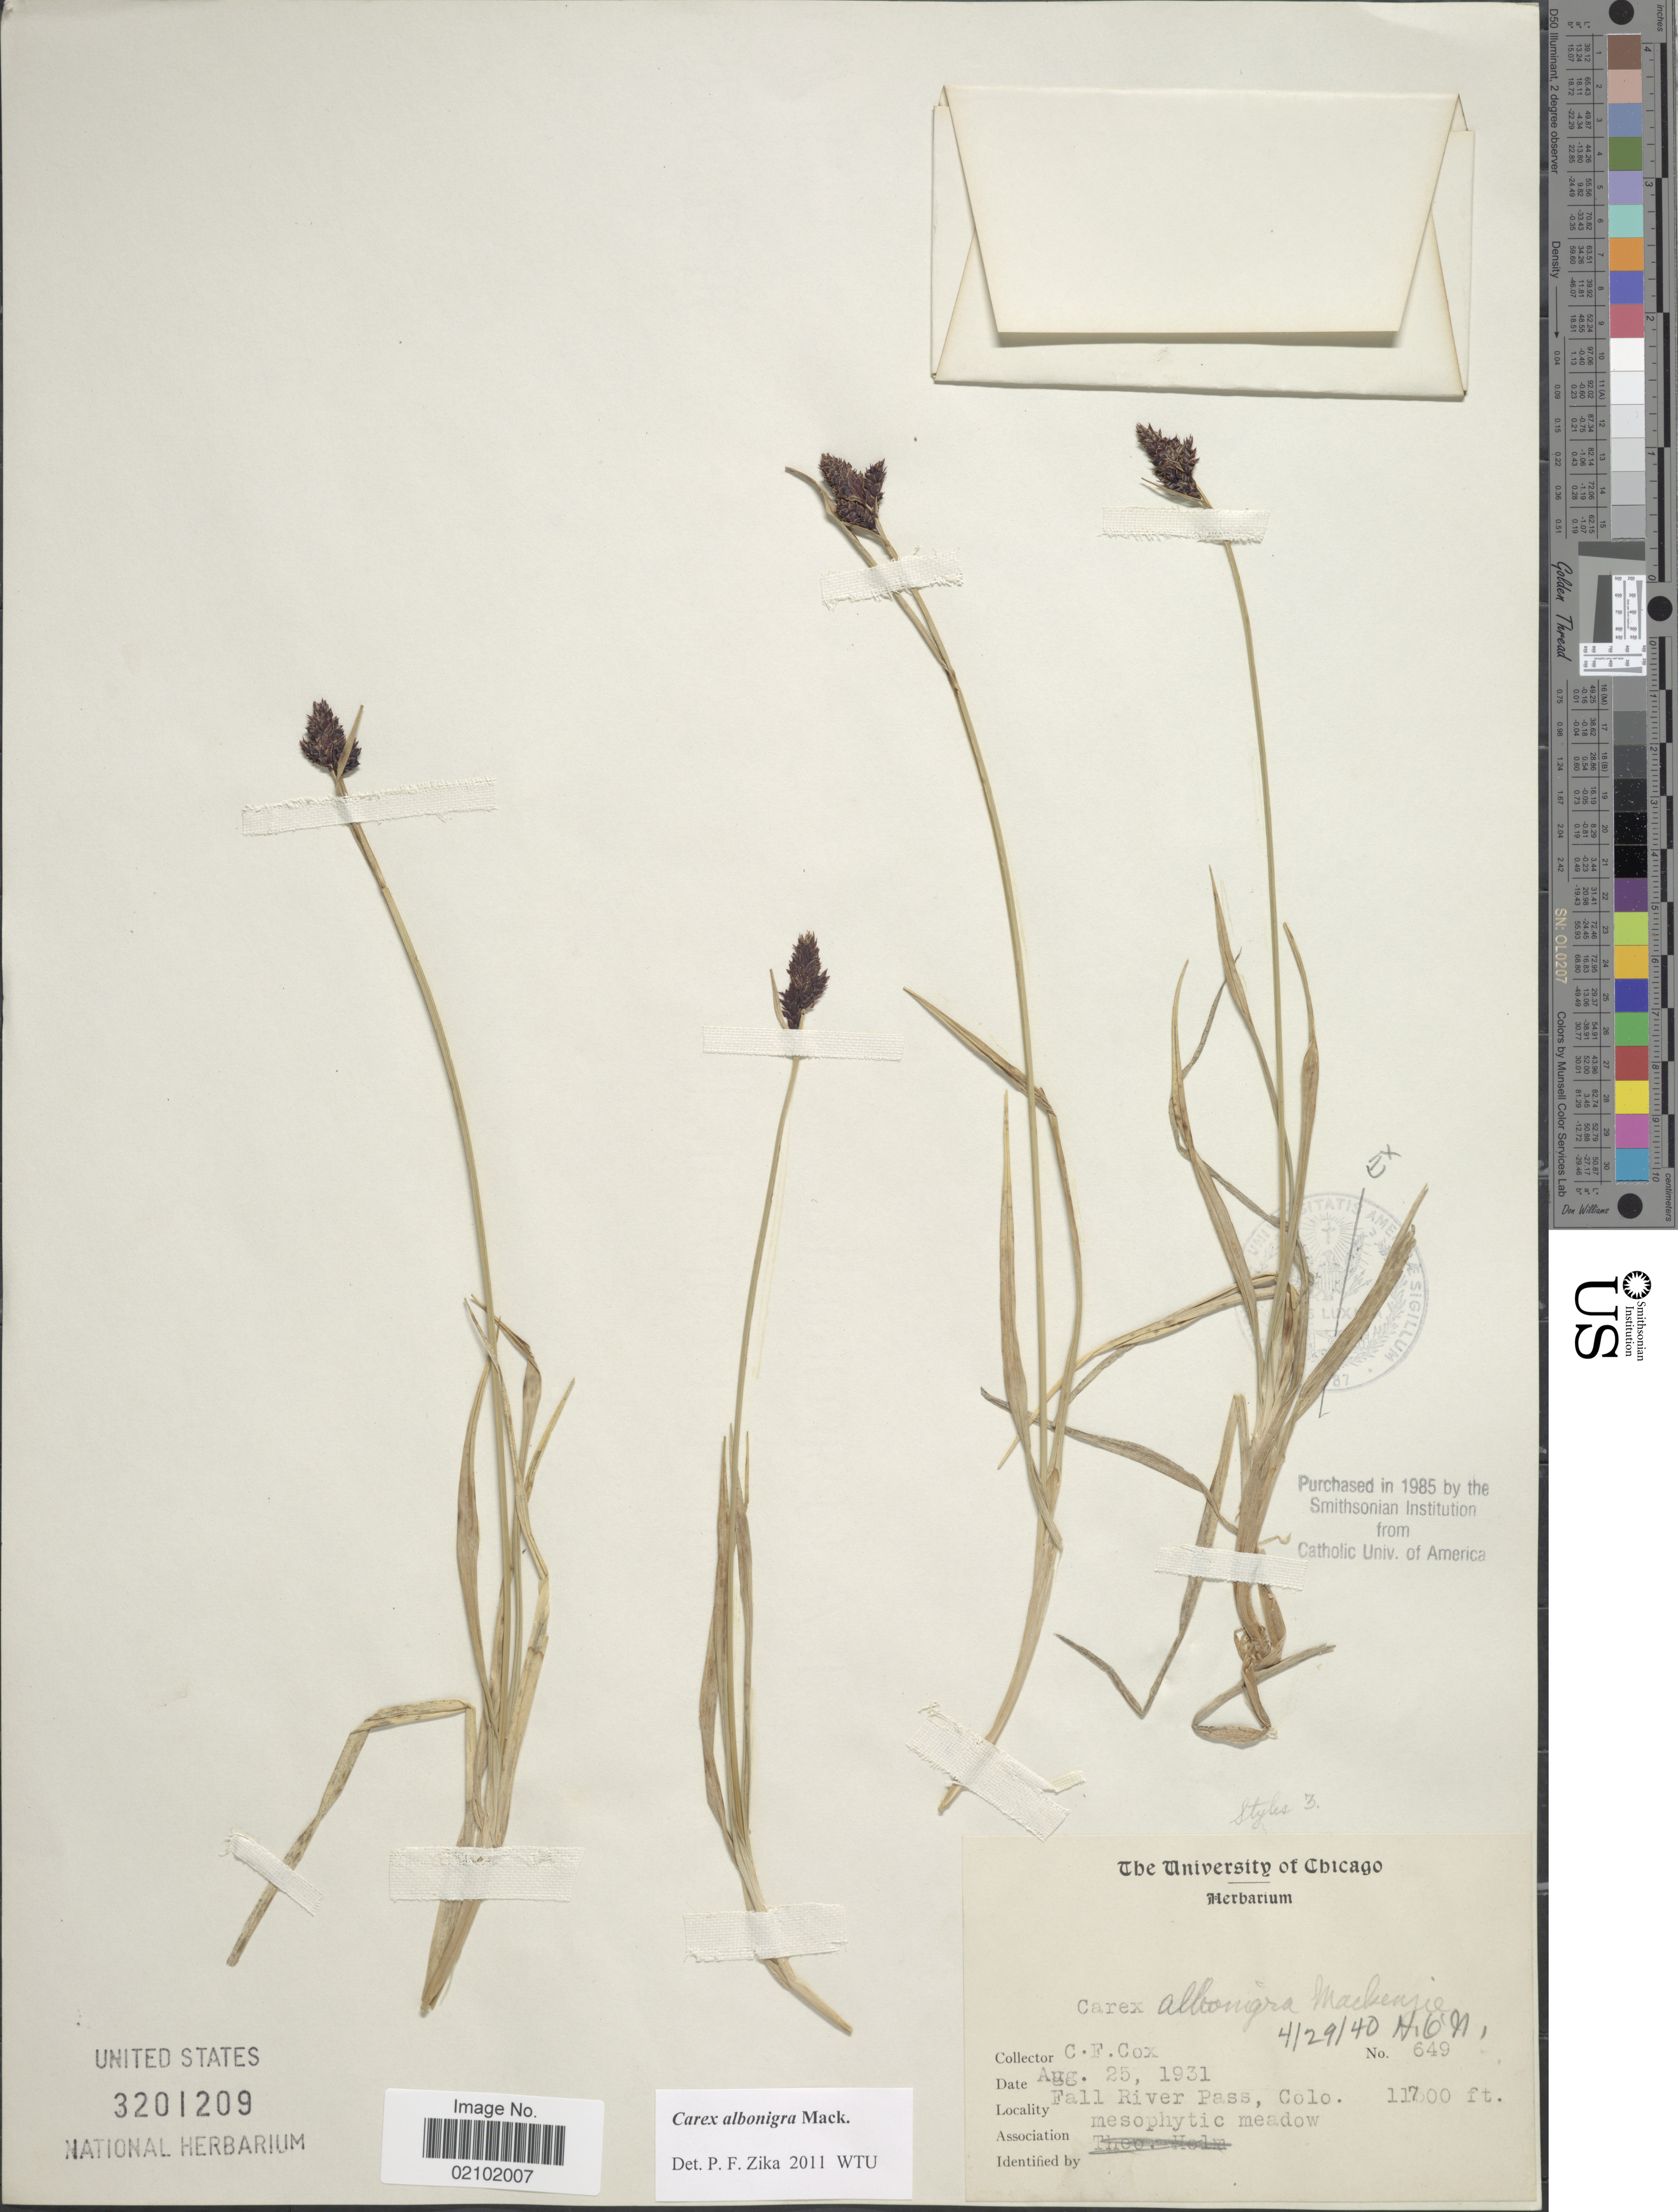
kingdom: Plantae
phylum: Tracheophyta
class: Liliopsida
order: Poales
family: Cyperaceae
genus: Carex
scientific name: Carex albonigra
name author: Mack.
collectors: C. Cox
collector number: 649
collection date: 1931-08-25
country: United States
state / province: Colorado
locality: Fall River Pass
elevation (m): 3566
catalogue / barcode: US 3201209